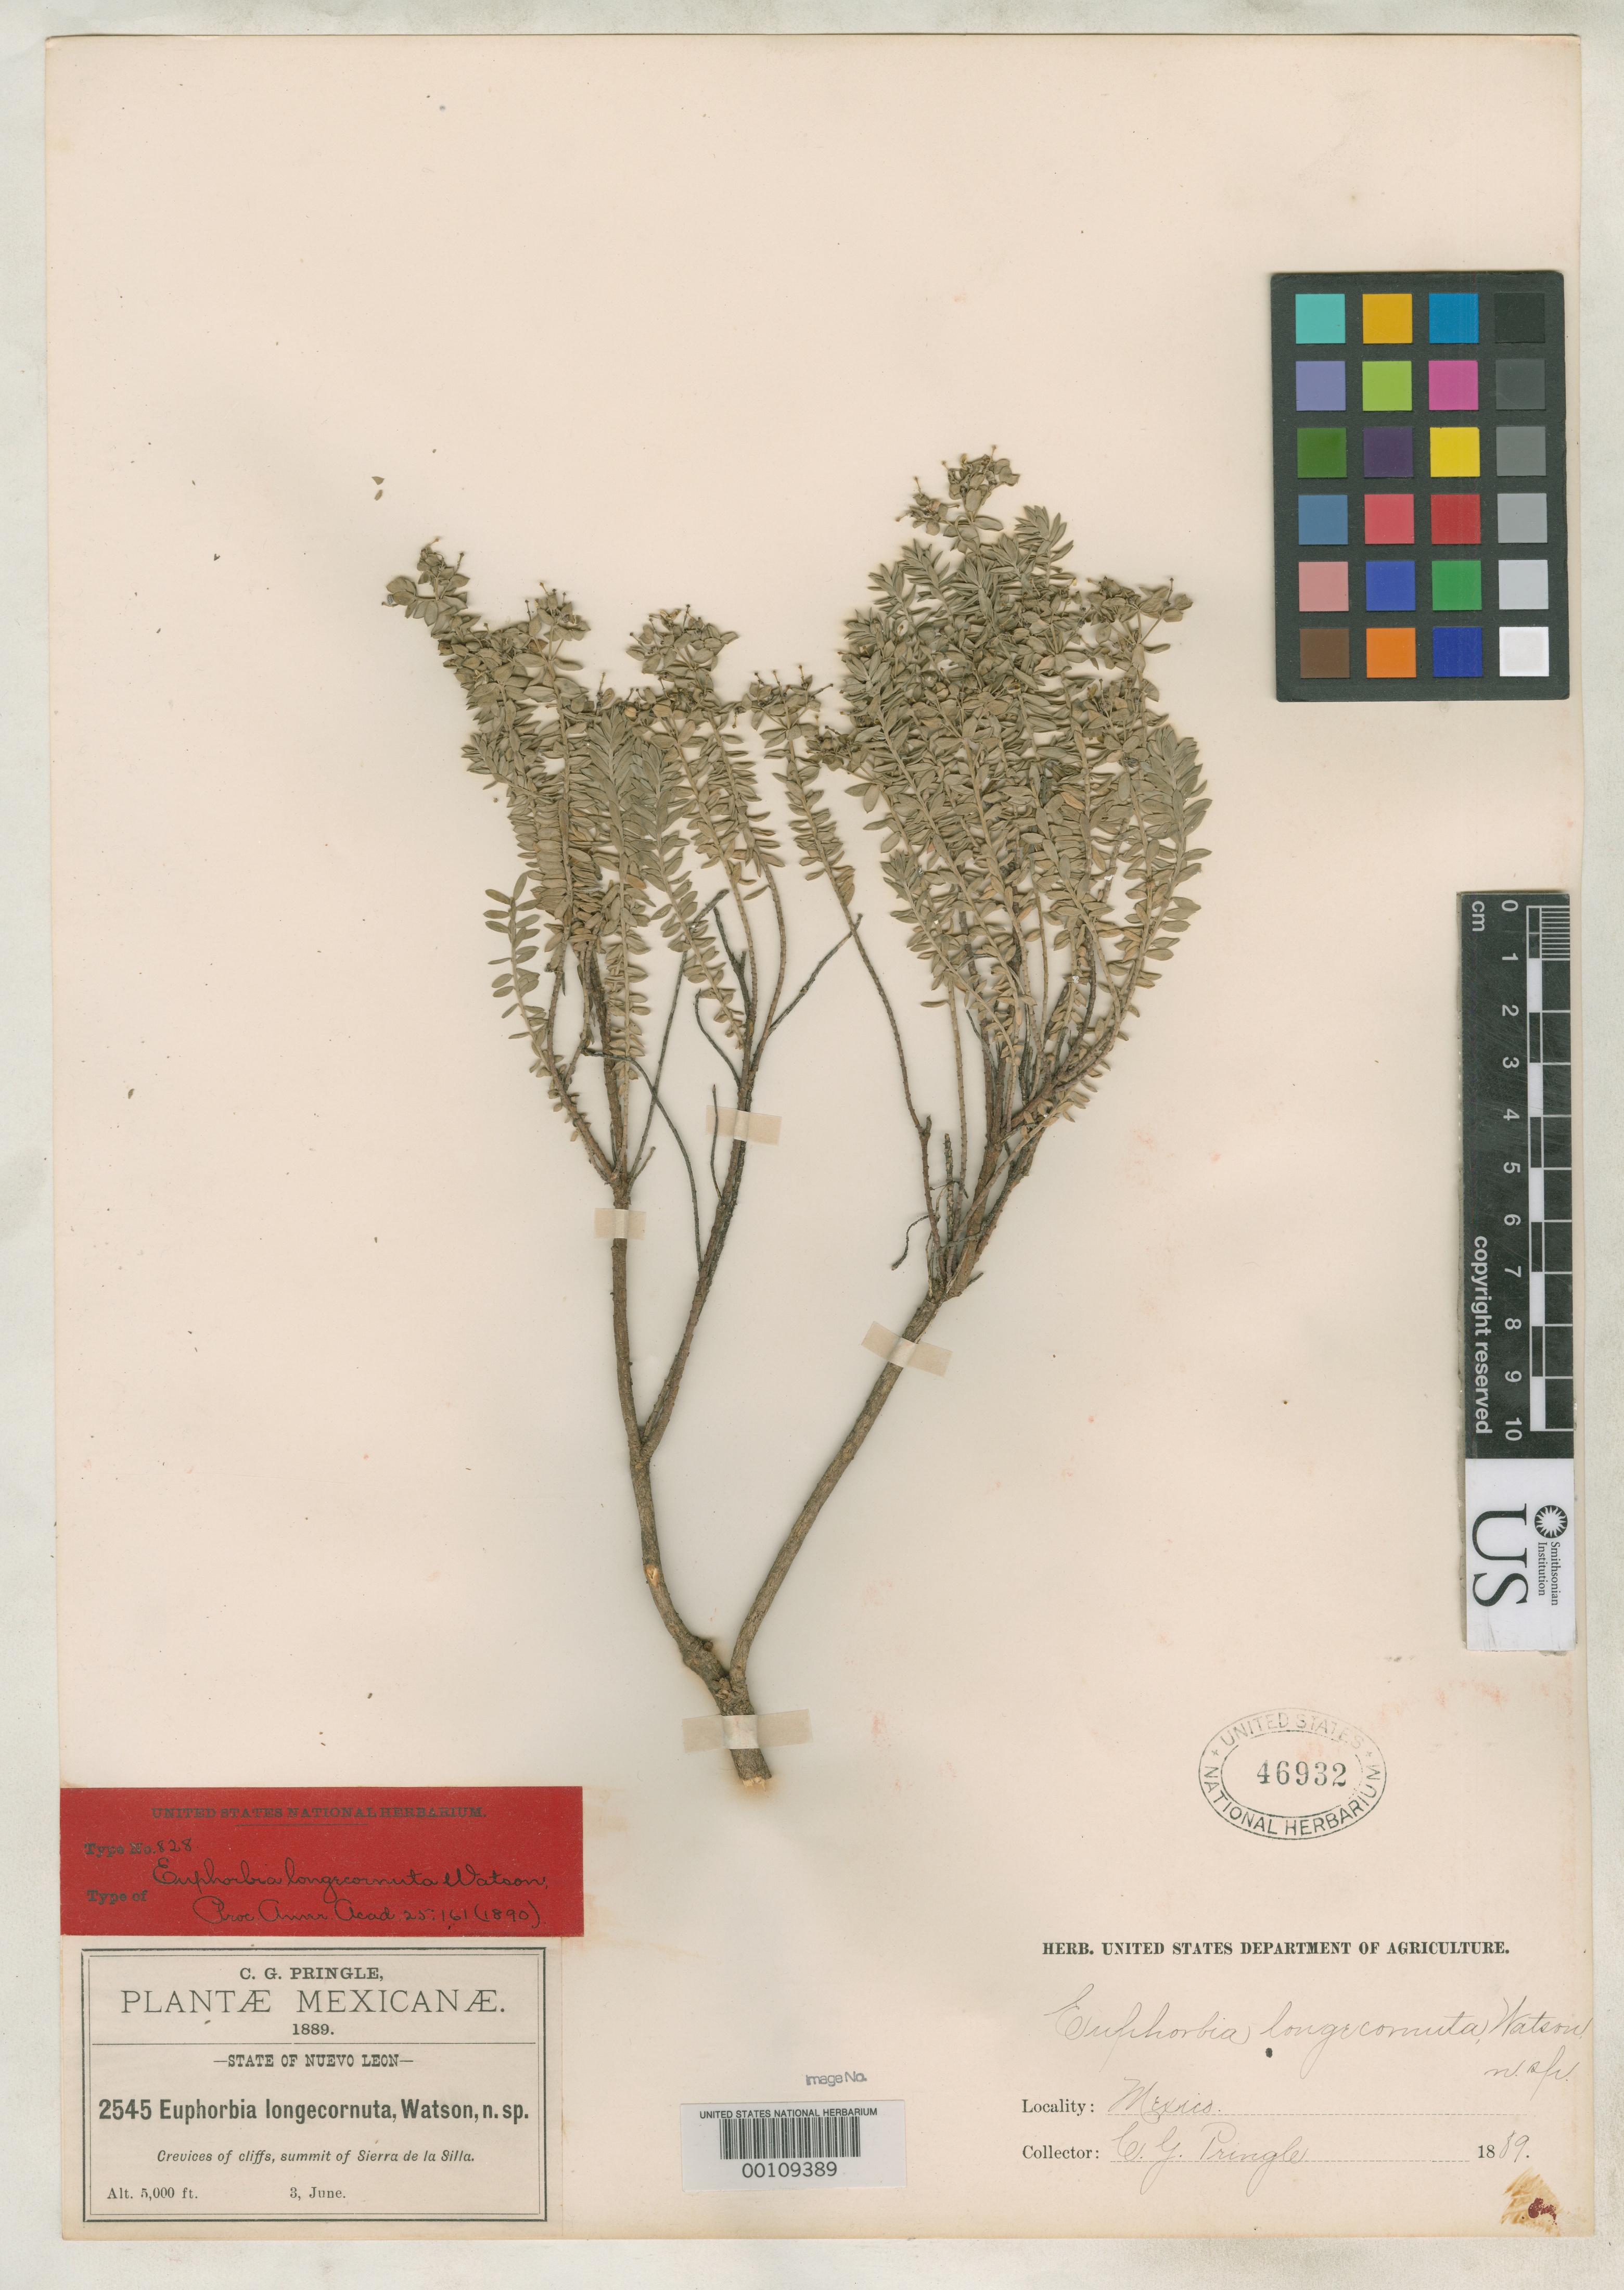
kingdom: Plantae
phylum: Tracheophyta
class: Magnoliopsida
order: Malpighiales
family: Euphorbiaceae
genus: Euphorbia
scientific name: Euphorbia longecornuta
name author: S. Watson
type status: Type Collection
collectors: C. G. Pringle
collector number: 2545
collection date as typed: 03 Jun 1889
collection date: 1889-06-03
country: Mexico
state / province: Nuevo León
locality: Summit of Sierra de La Silla.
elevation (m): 1524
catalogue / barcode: US 46932